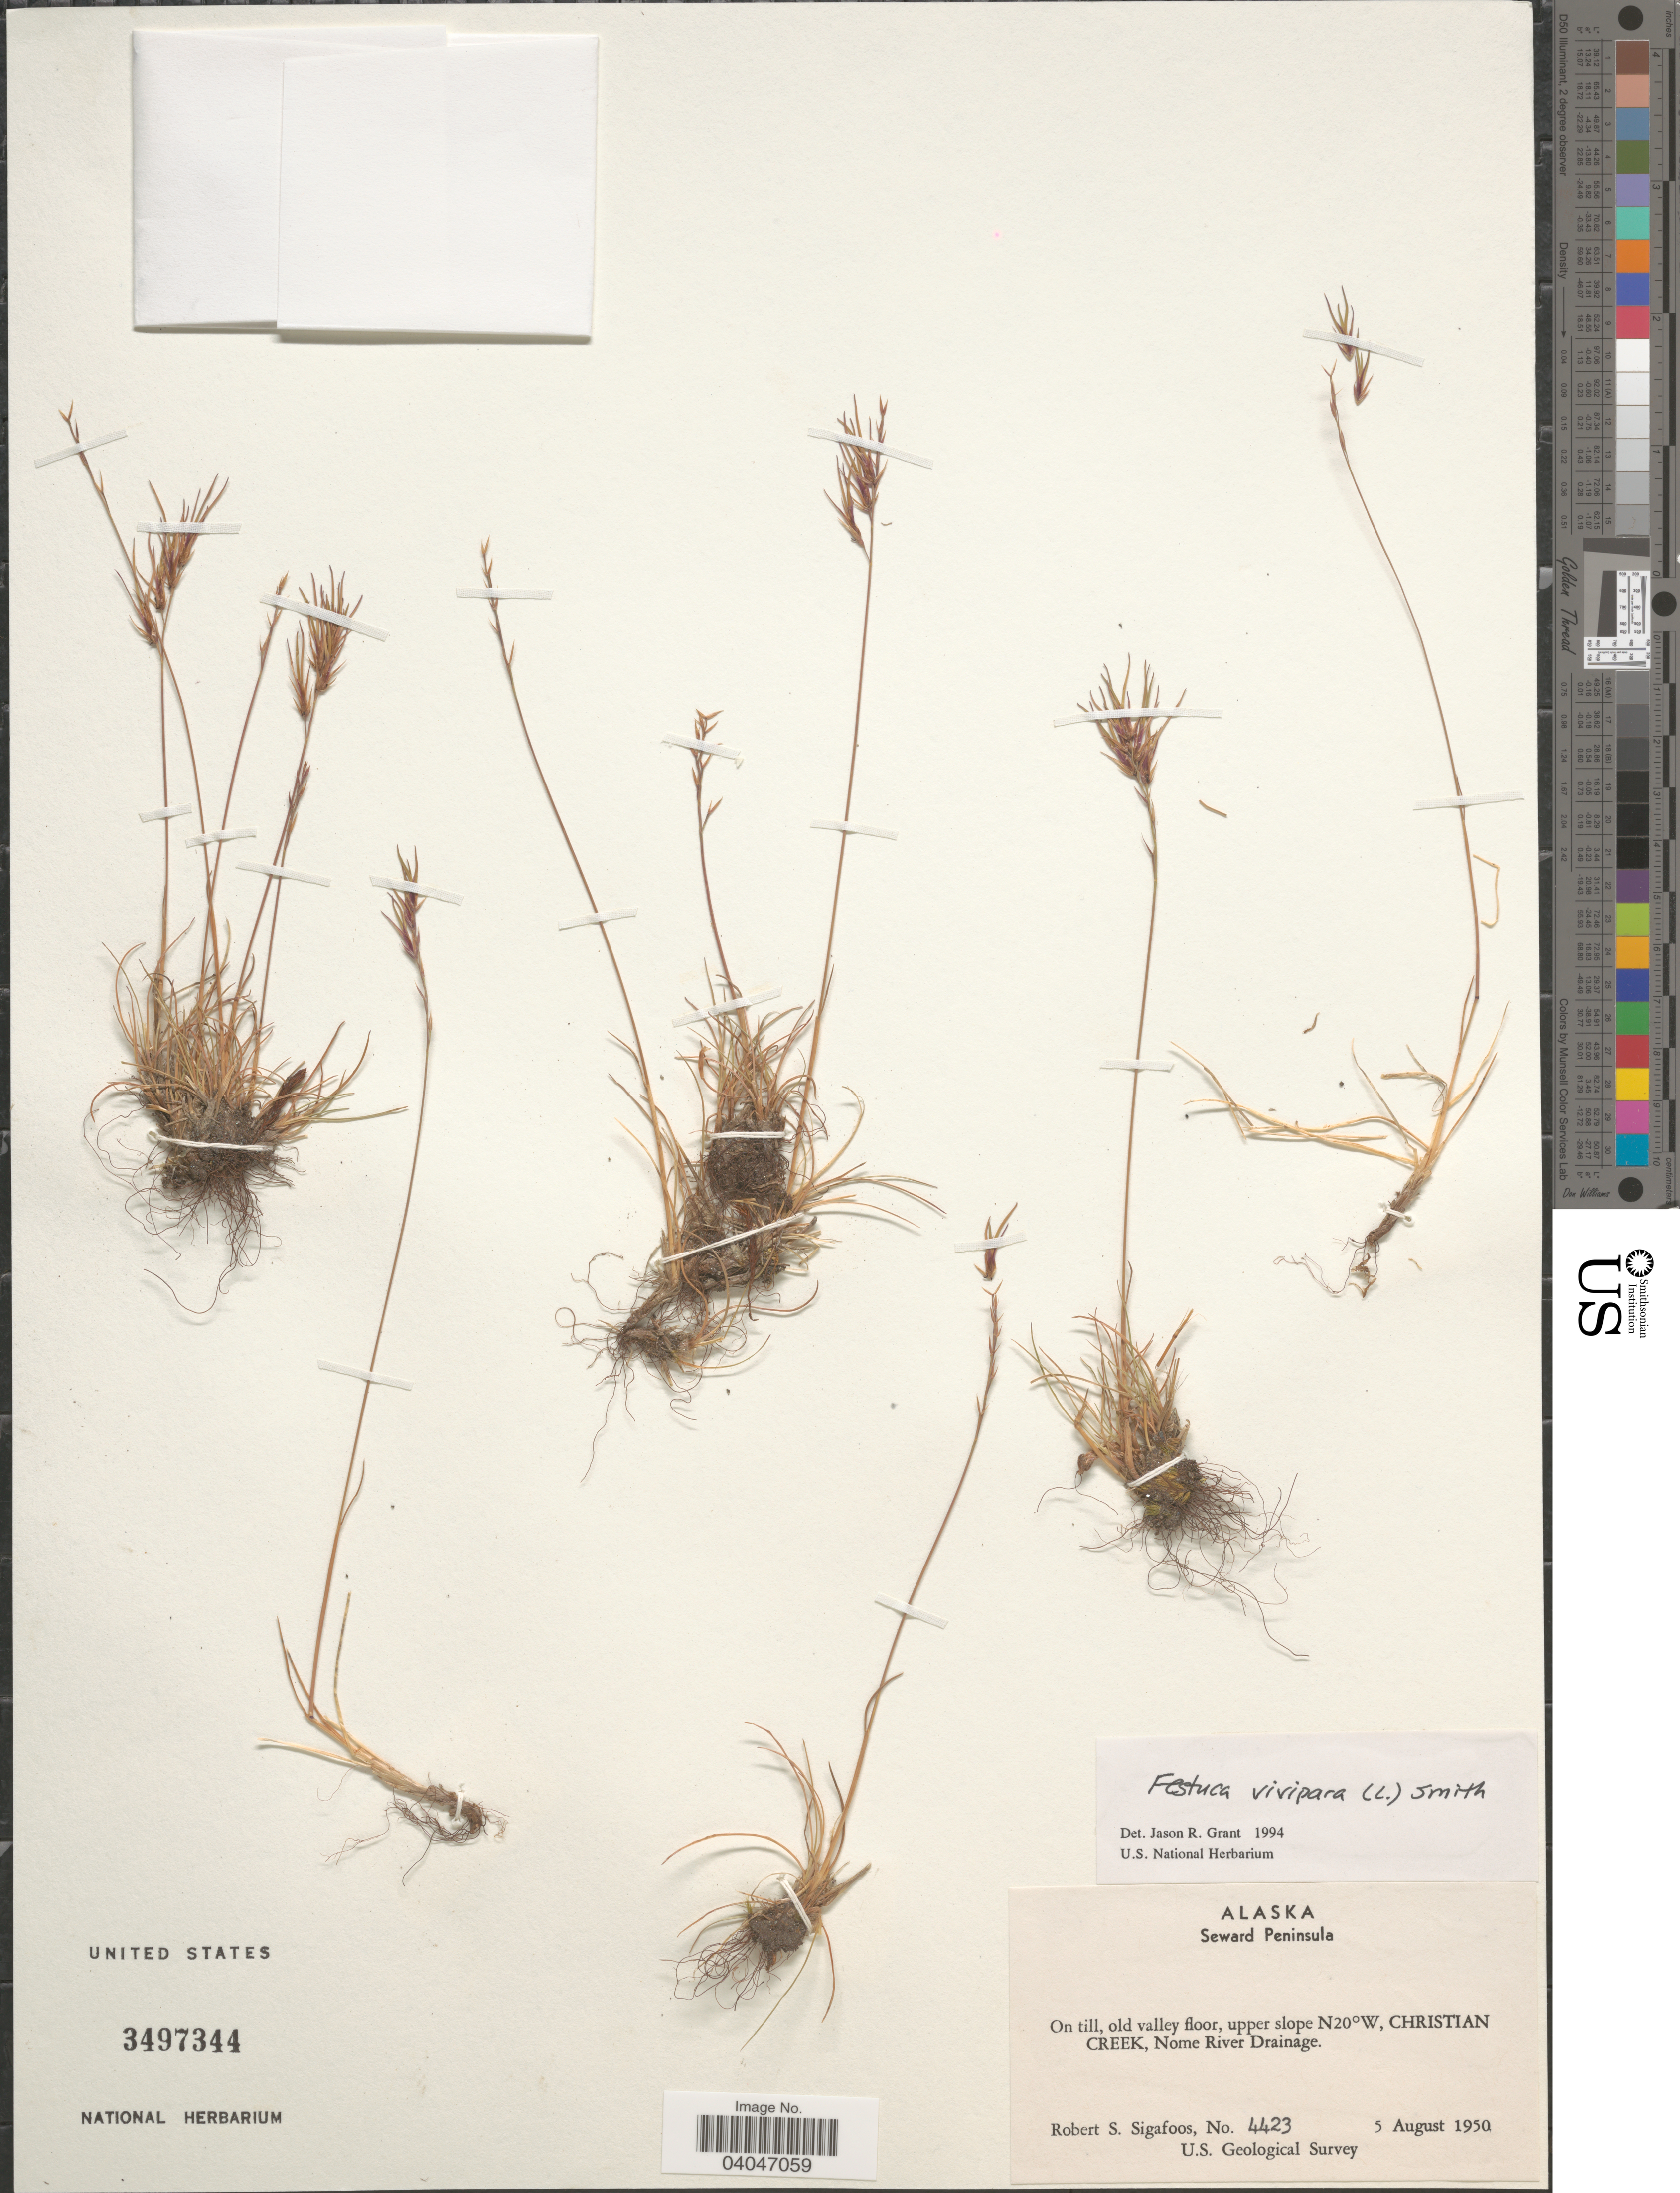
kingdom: Plantae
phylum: Tracheophyta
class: Liliopsida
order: Poales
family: Poaceae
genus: Festuca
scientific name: Festuca vivipara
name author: (L.) Sm.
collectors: R. Sigafoos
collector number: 4423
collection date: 1950-08-05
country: United States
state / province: Alaska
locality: Seward Peninsula. On till, old valley floor, upper slope N20ºW, Christian Creek, Nome River Drainage.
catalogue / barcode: US 3497344